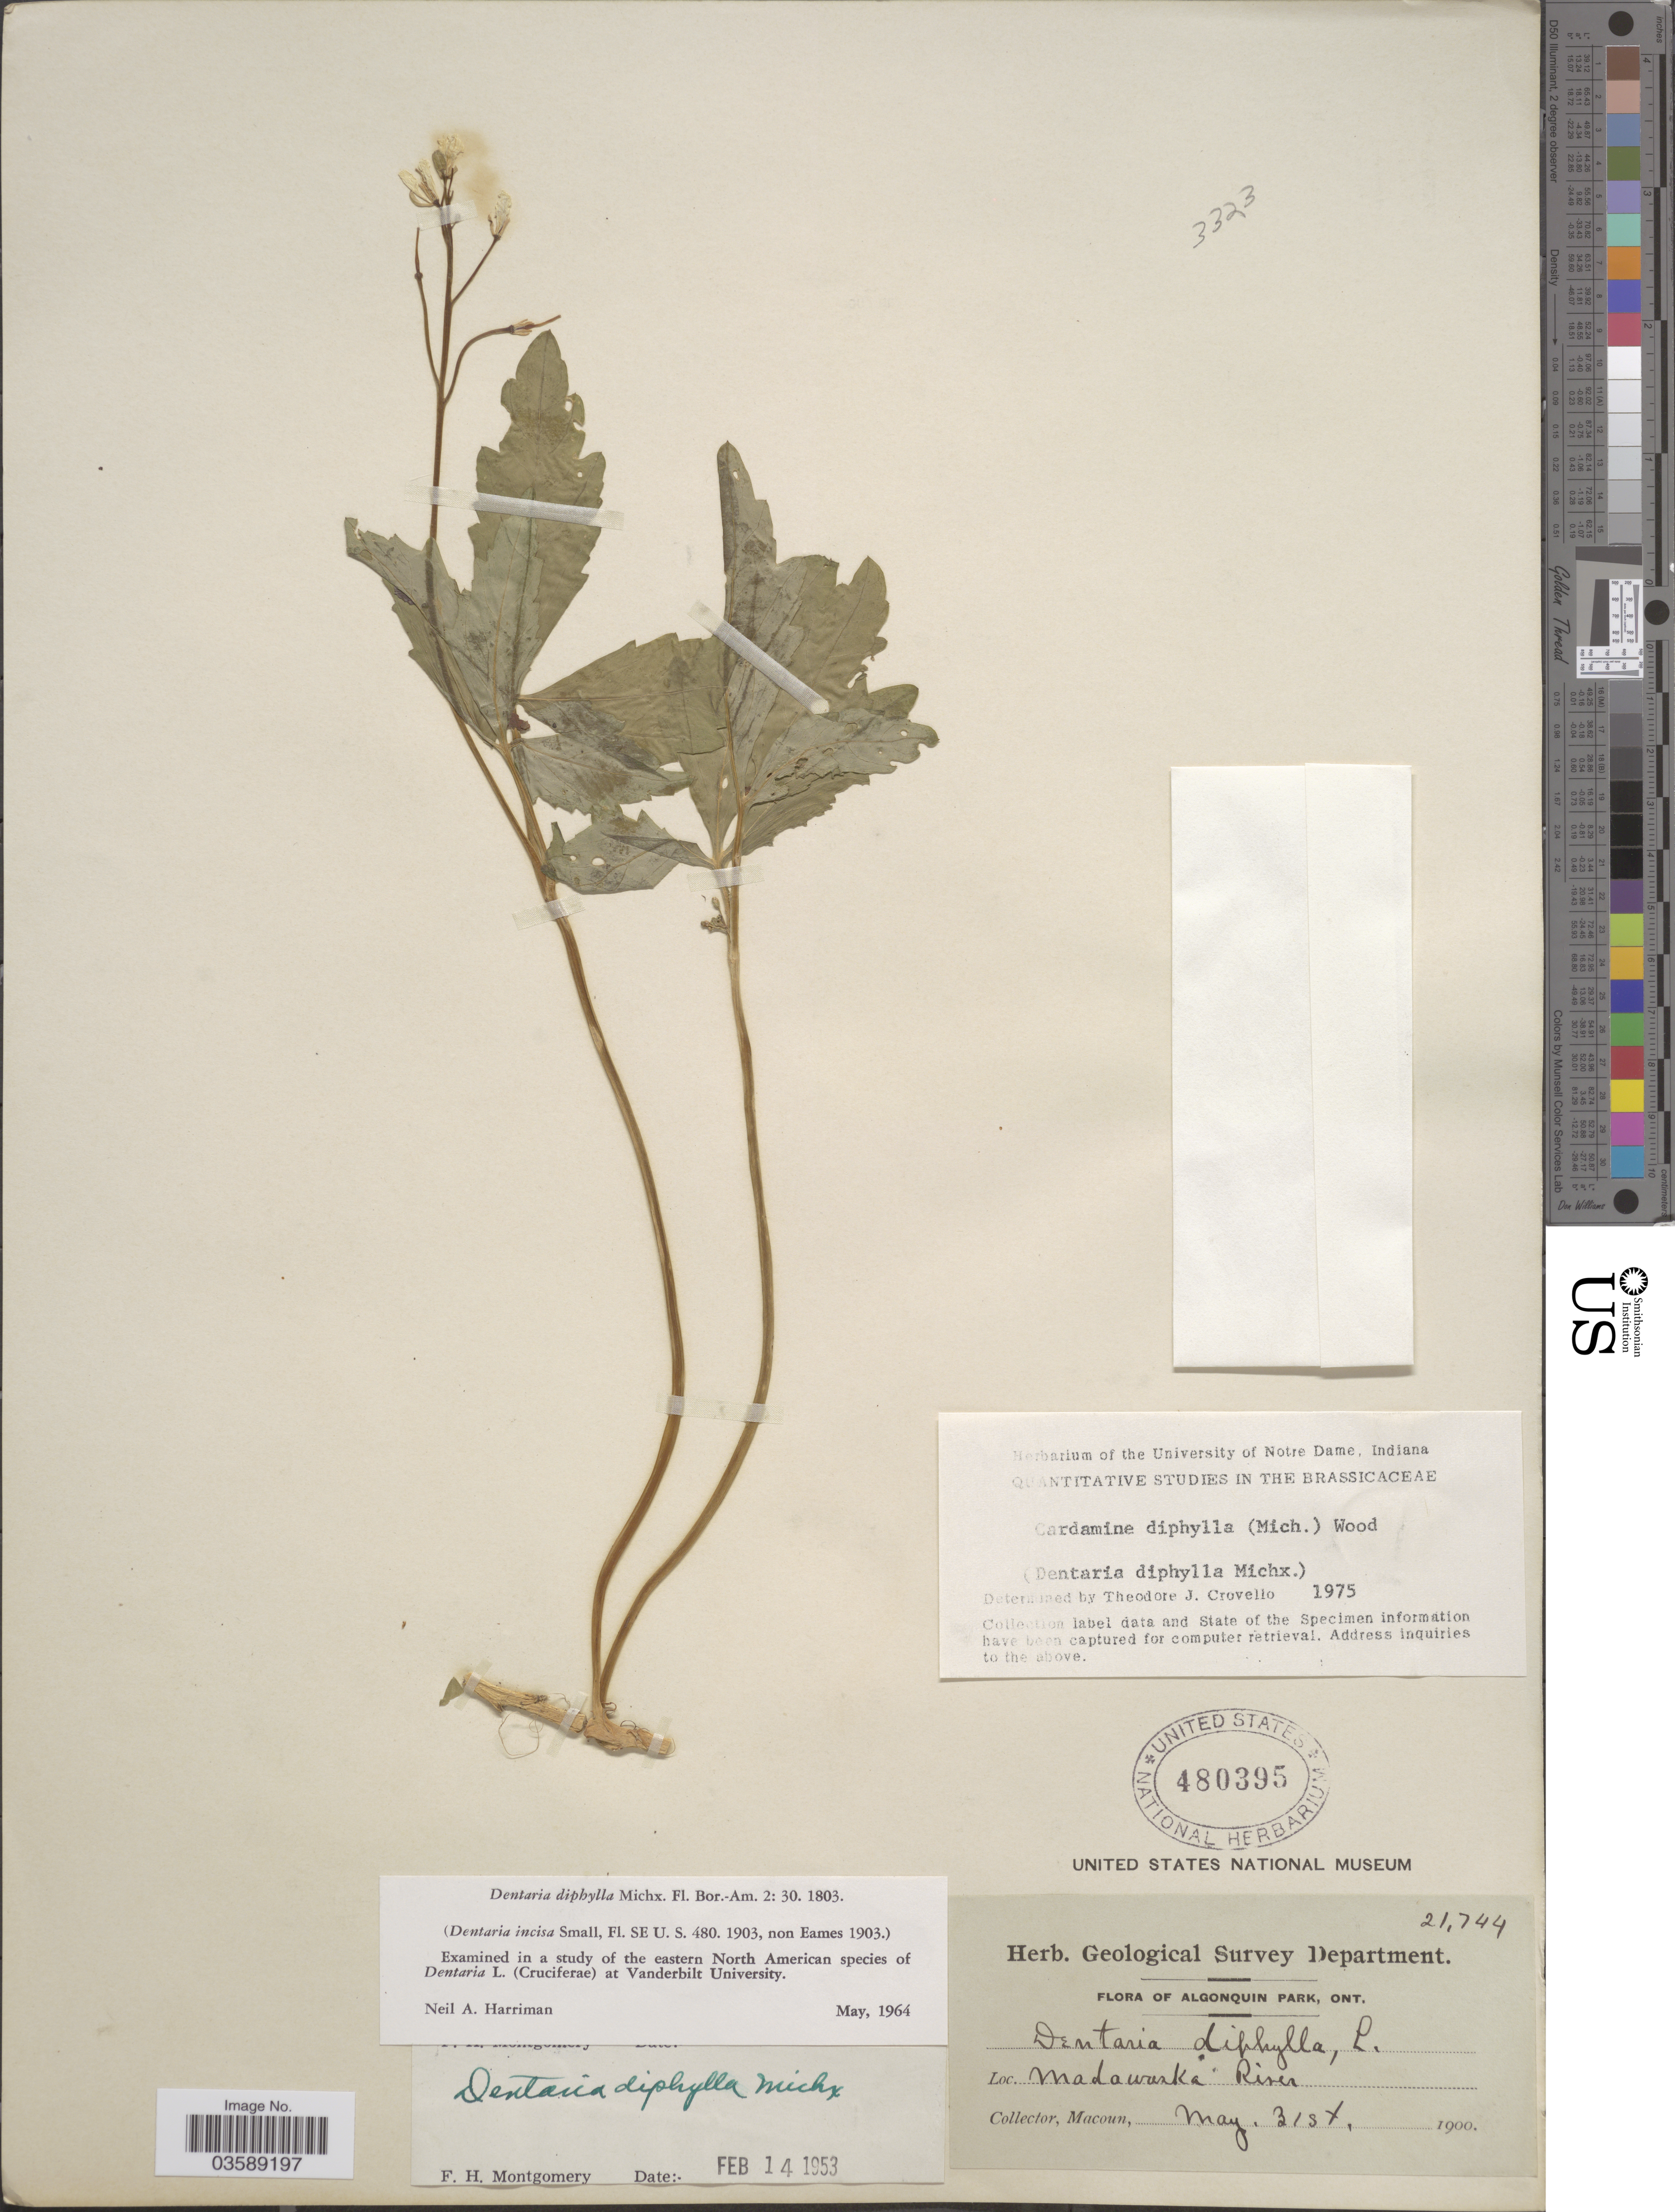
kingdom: Plantae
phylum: Tracheophyta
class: Magnoliopsida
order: Brassicales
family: Brassicaceae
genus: Cardamine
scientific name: Cardamine diphylla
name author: (Michx.) Alph. Wood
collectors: -- Macoun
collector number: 21744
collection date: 1900-05-31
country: Canada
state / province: Ontario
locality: Algonquin Park. Madawaska River.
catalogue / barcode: US 480395